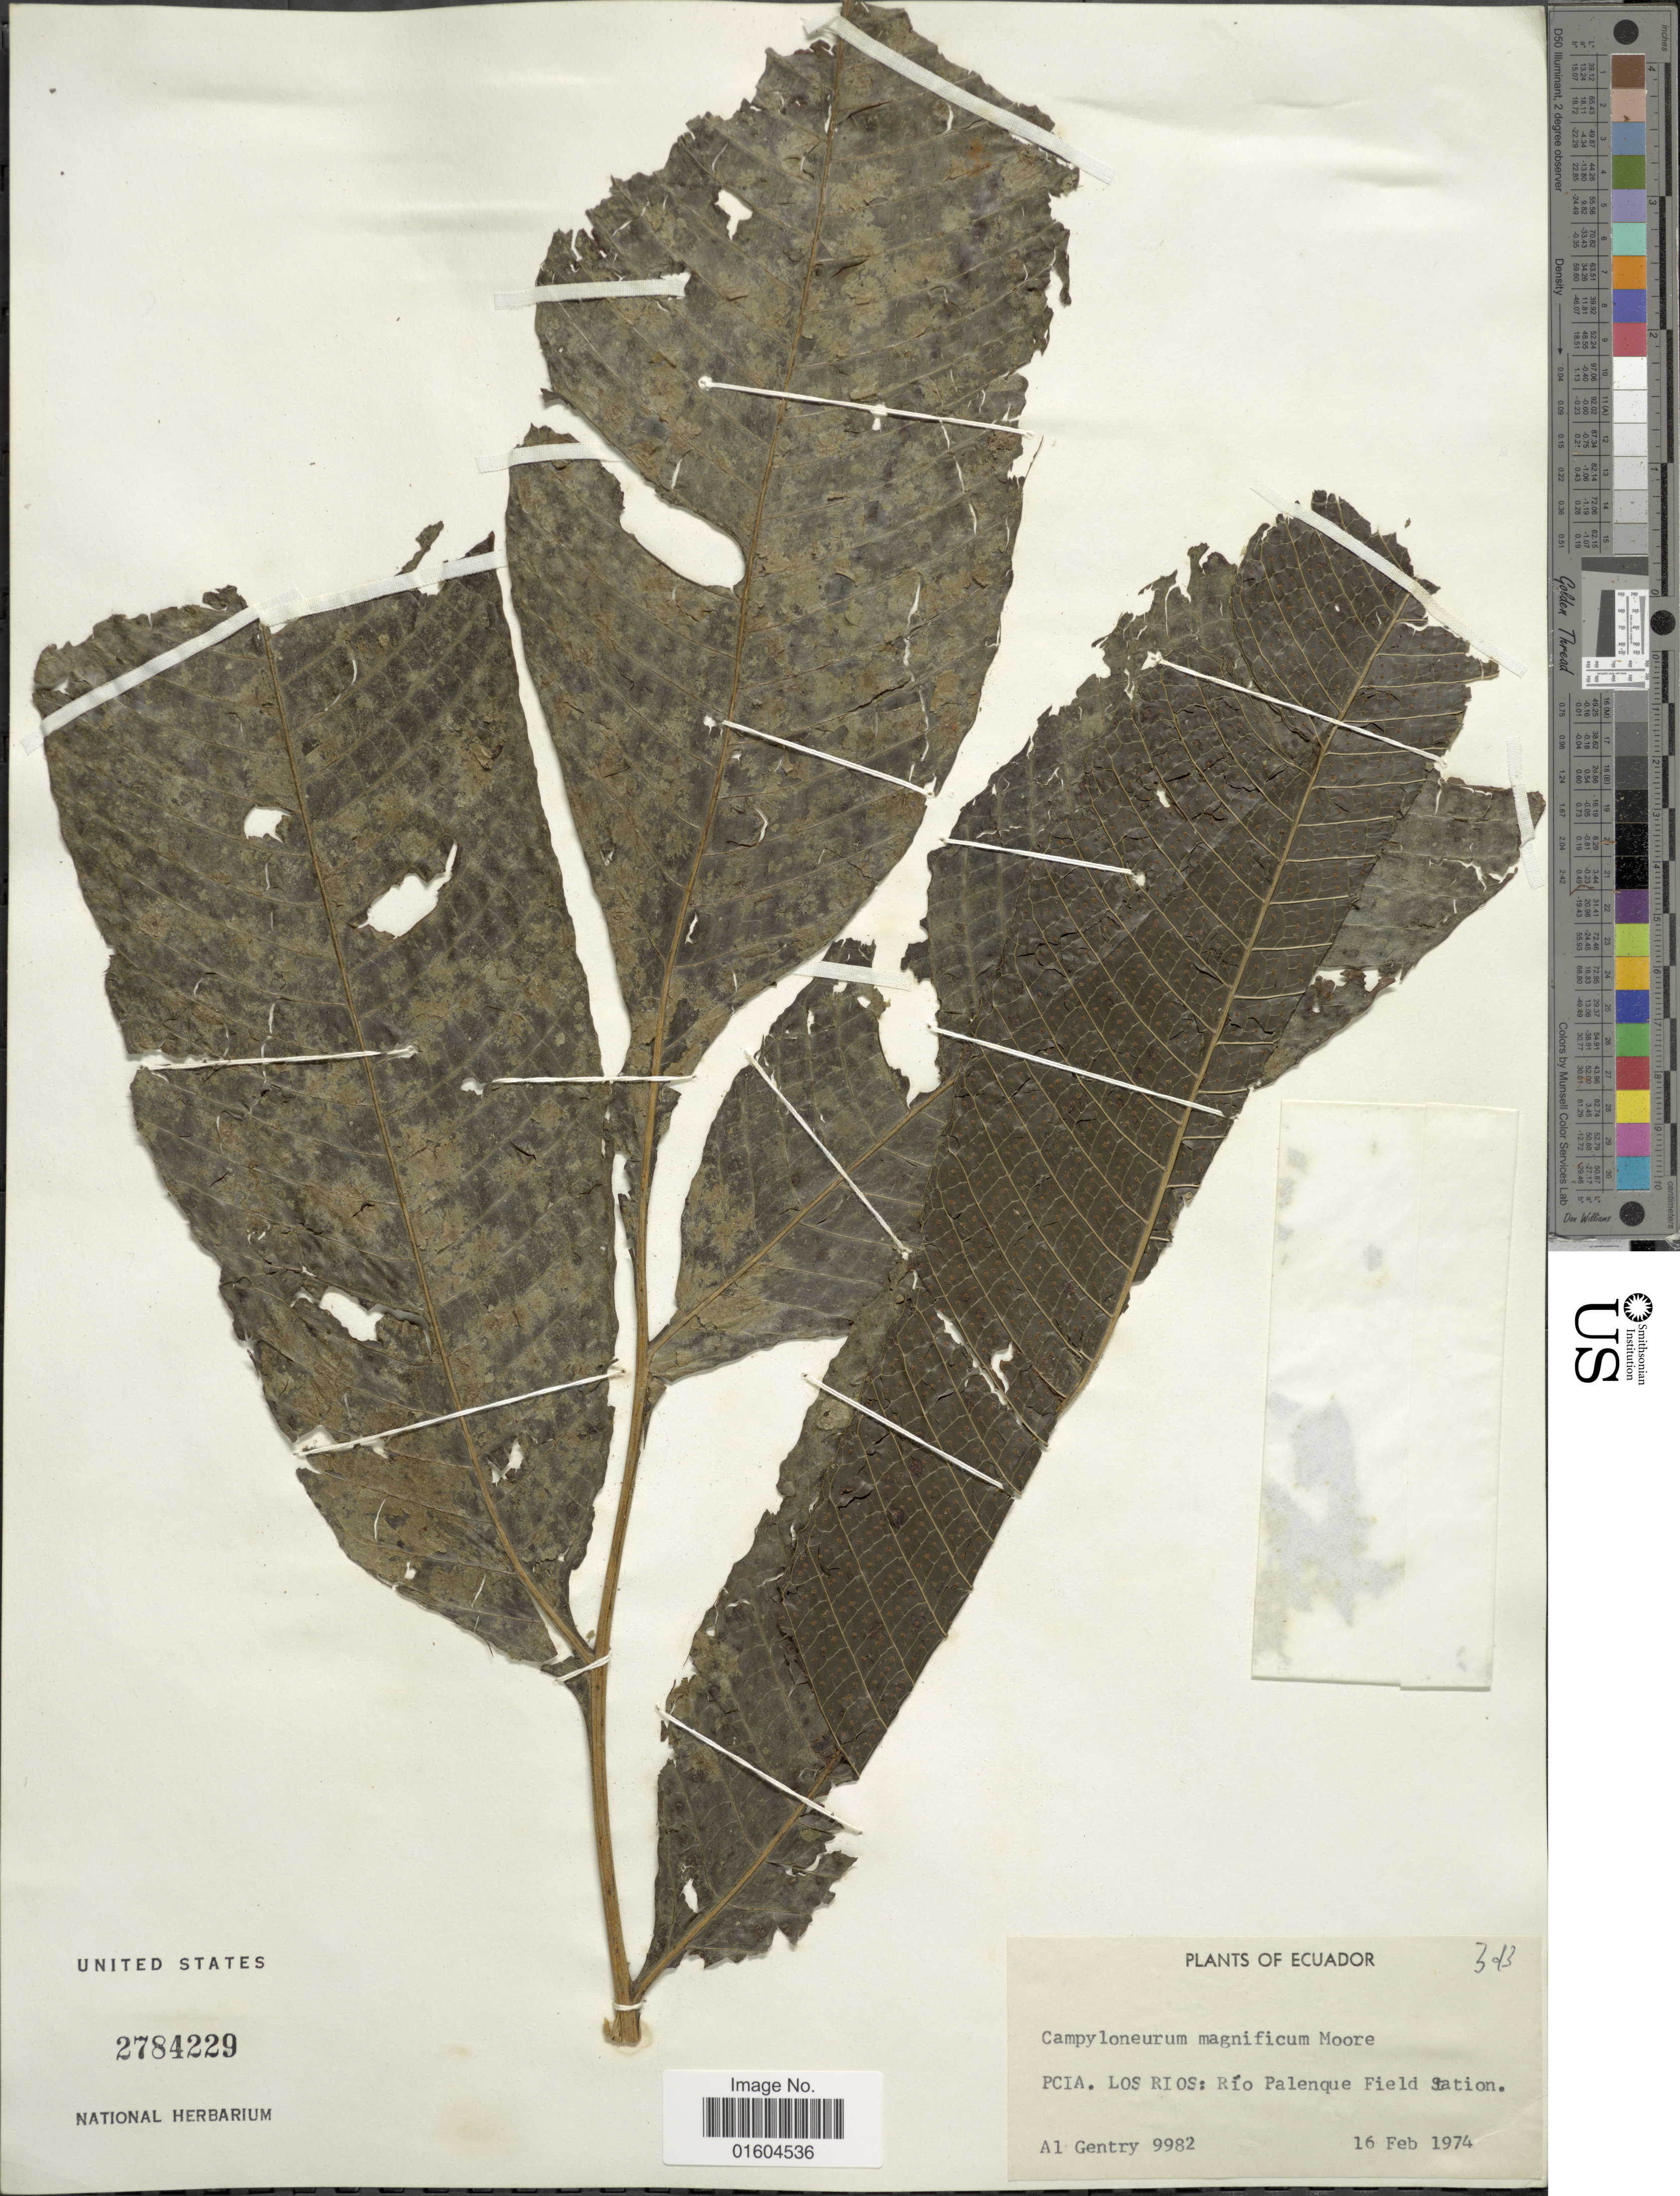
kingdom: Plantae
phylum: Tracheophyta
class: Polypodiopsida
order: Polypodiales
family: Polypodiaceae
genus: Campyloneurum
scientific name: Campyloneurum magnificum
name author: T. Moore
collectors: A. H. Gentry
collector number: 9982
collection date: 1974-02-16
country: Ecuador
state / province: Los Ríos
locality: Ecuador, PCIA. Los Rios: Rio Palenque Field Station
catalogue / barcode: US 2784229